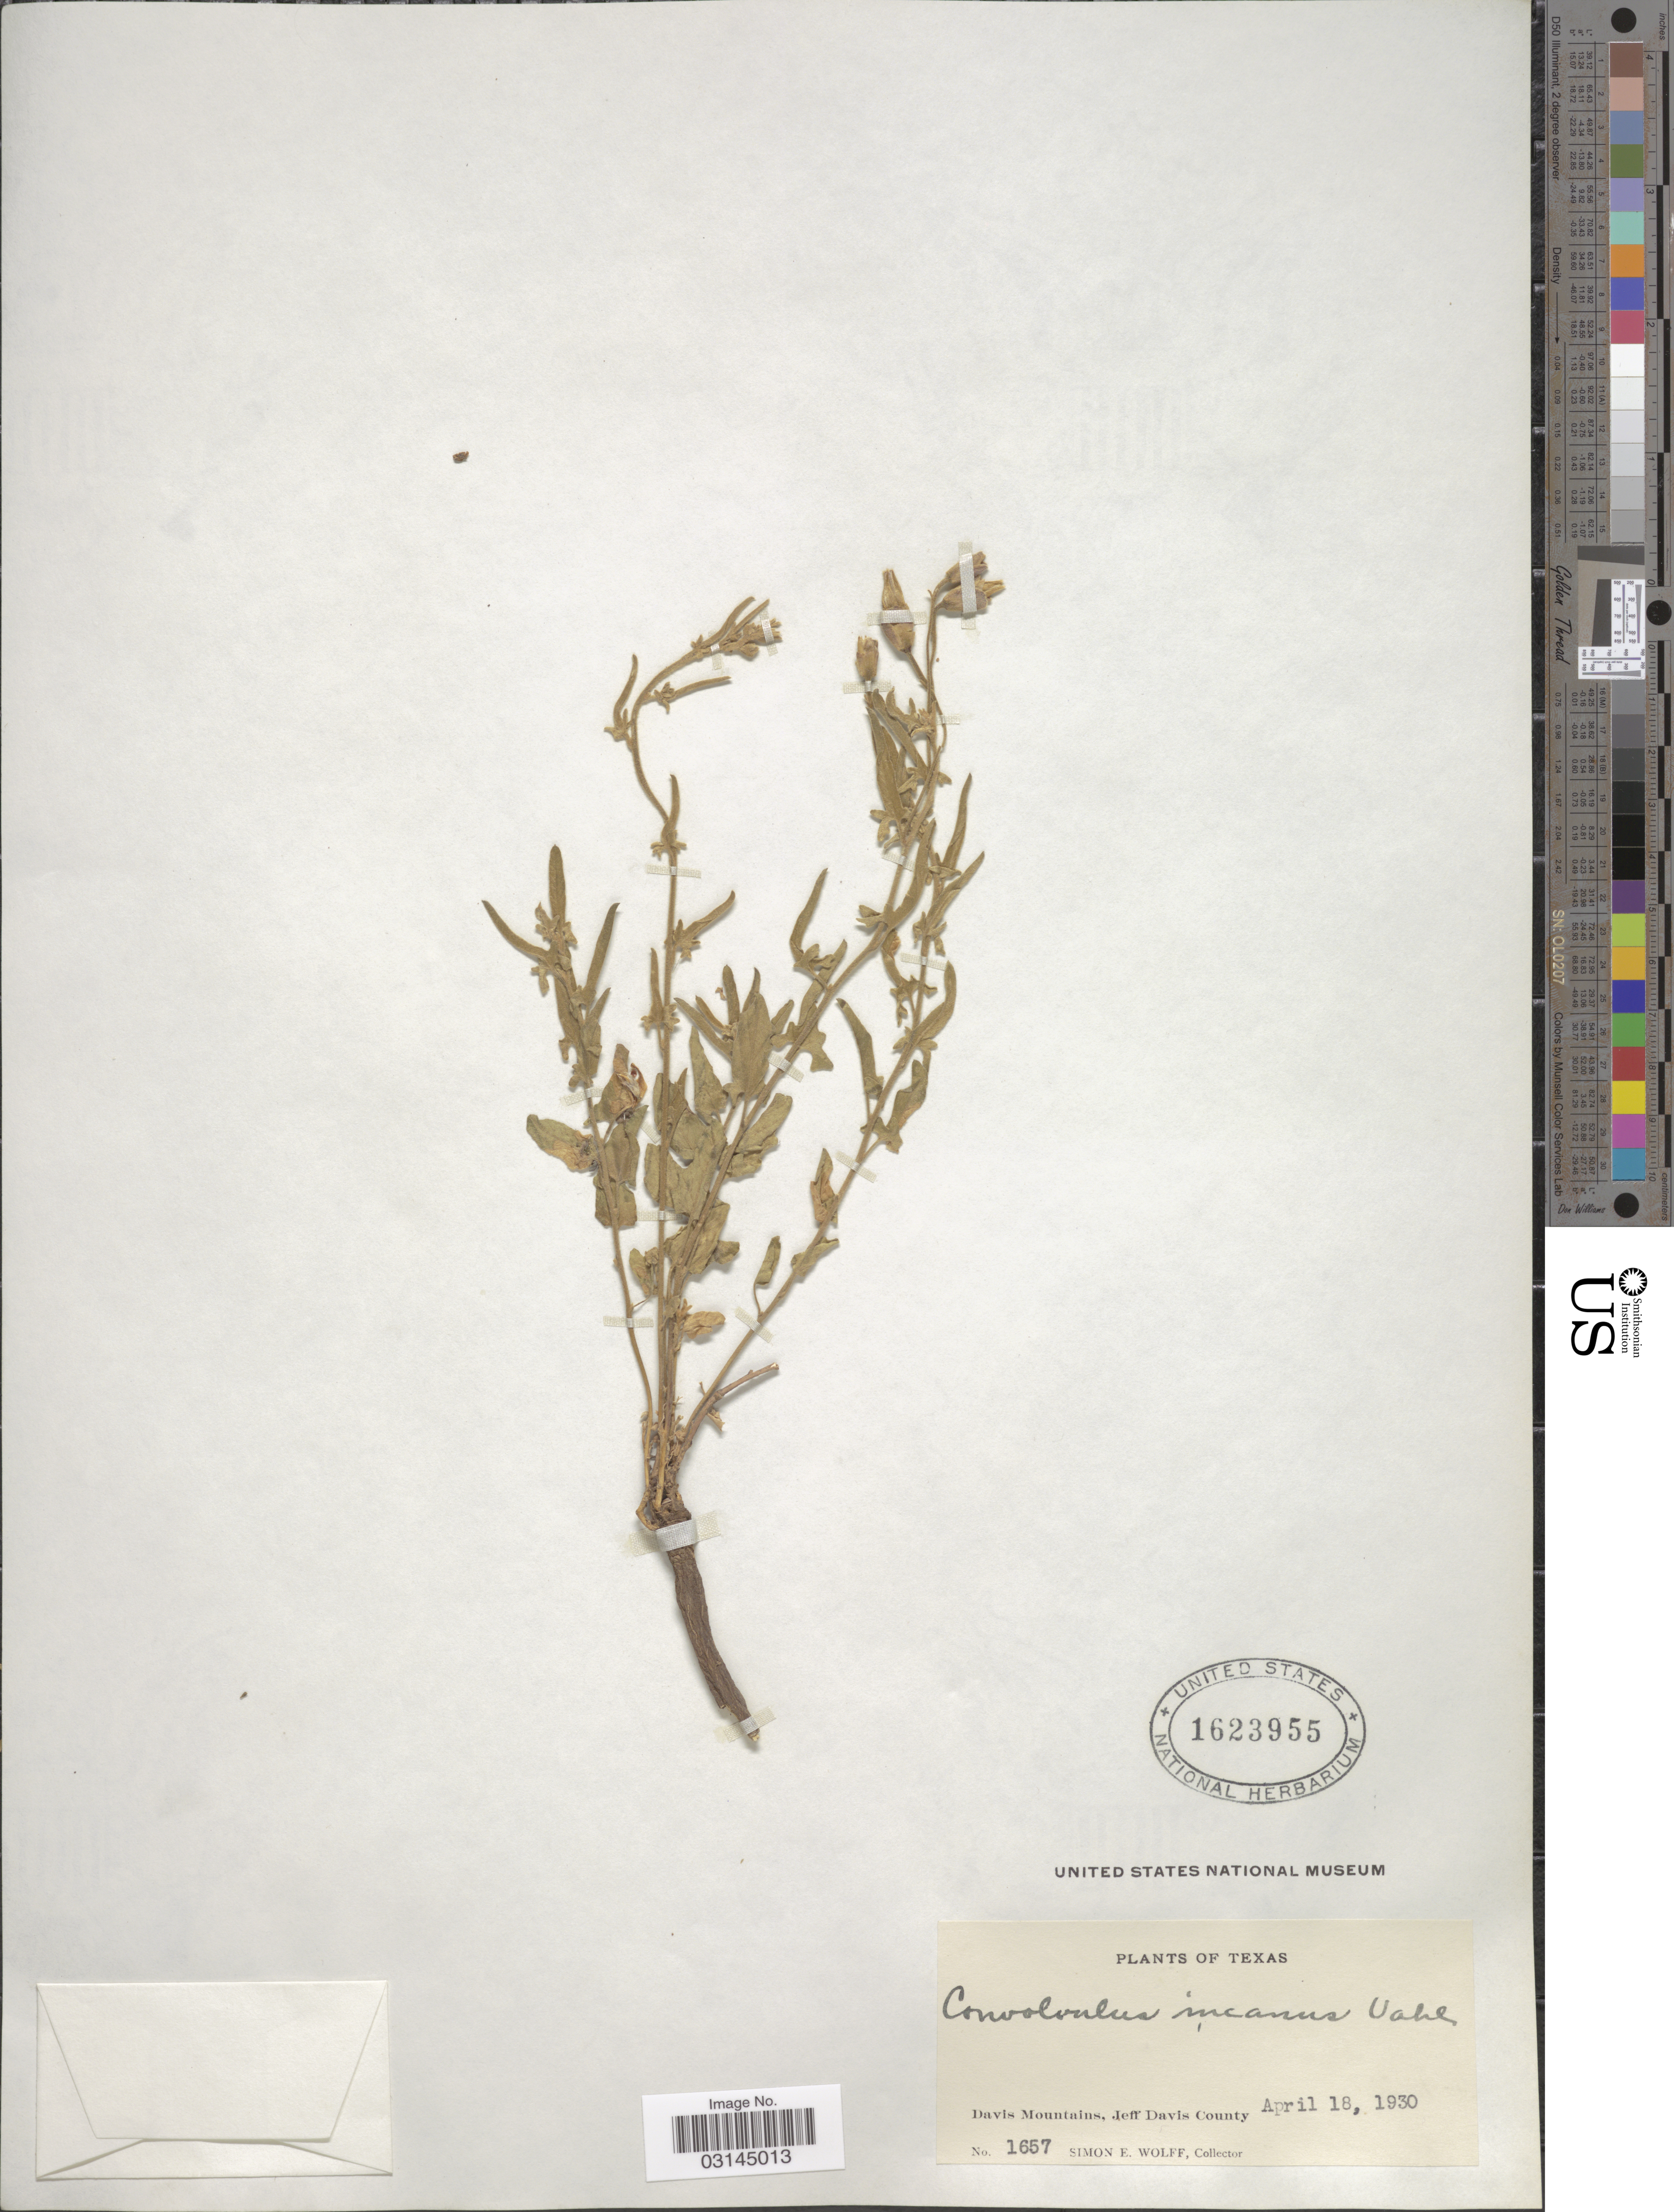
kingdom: Plantae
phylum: Tracheophyta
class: Magnoliopsida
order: Solanales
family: Convolvulaceae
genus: Convolvulus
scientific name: Convolvulus incanus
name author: Vahl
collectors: S. E. Wolff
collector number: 1657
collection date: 1930-04-18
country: United States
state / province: Texas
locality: Davis Mountains, Jeff Davis County.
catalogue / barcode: US 1623955